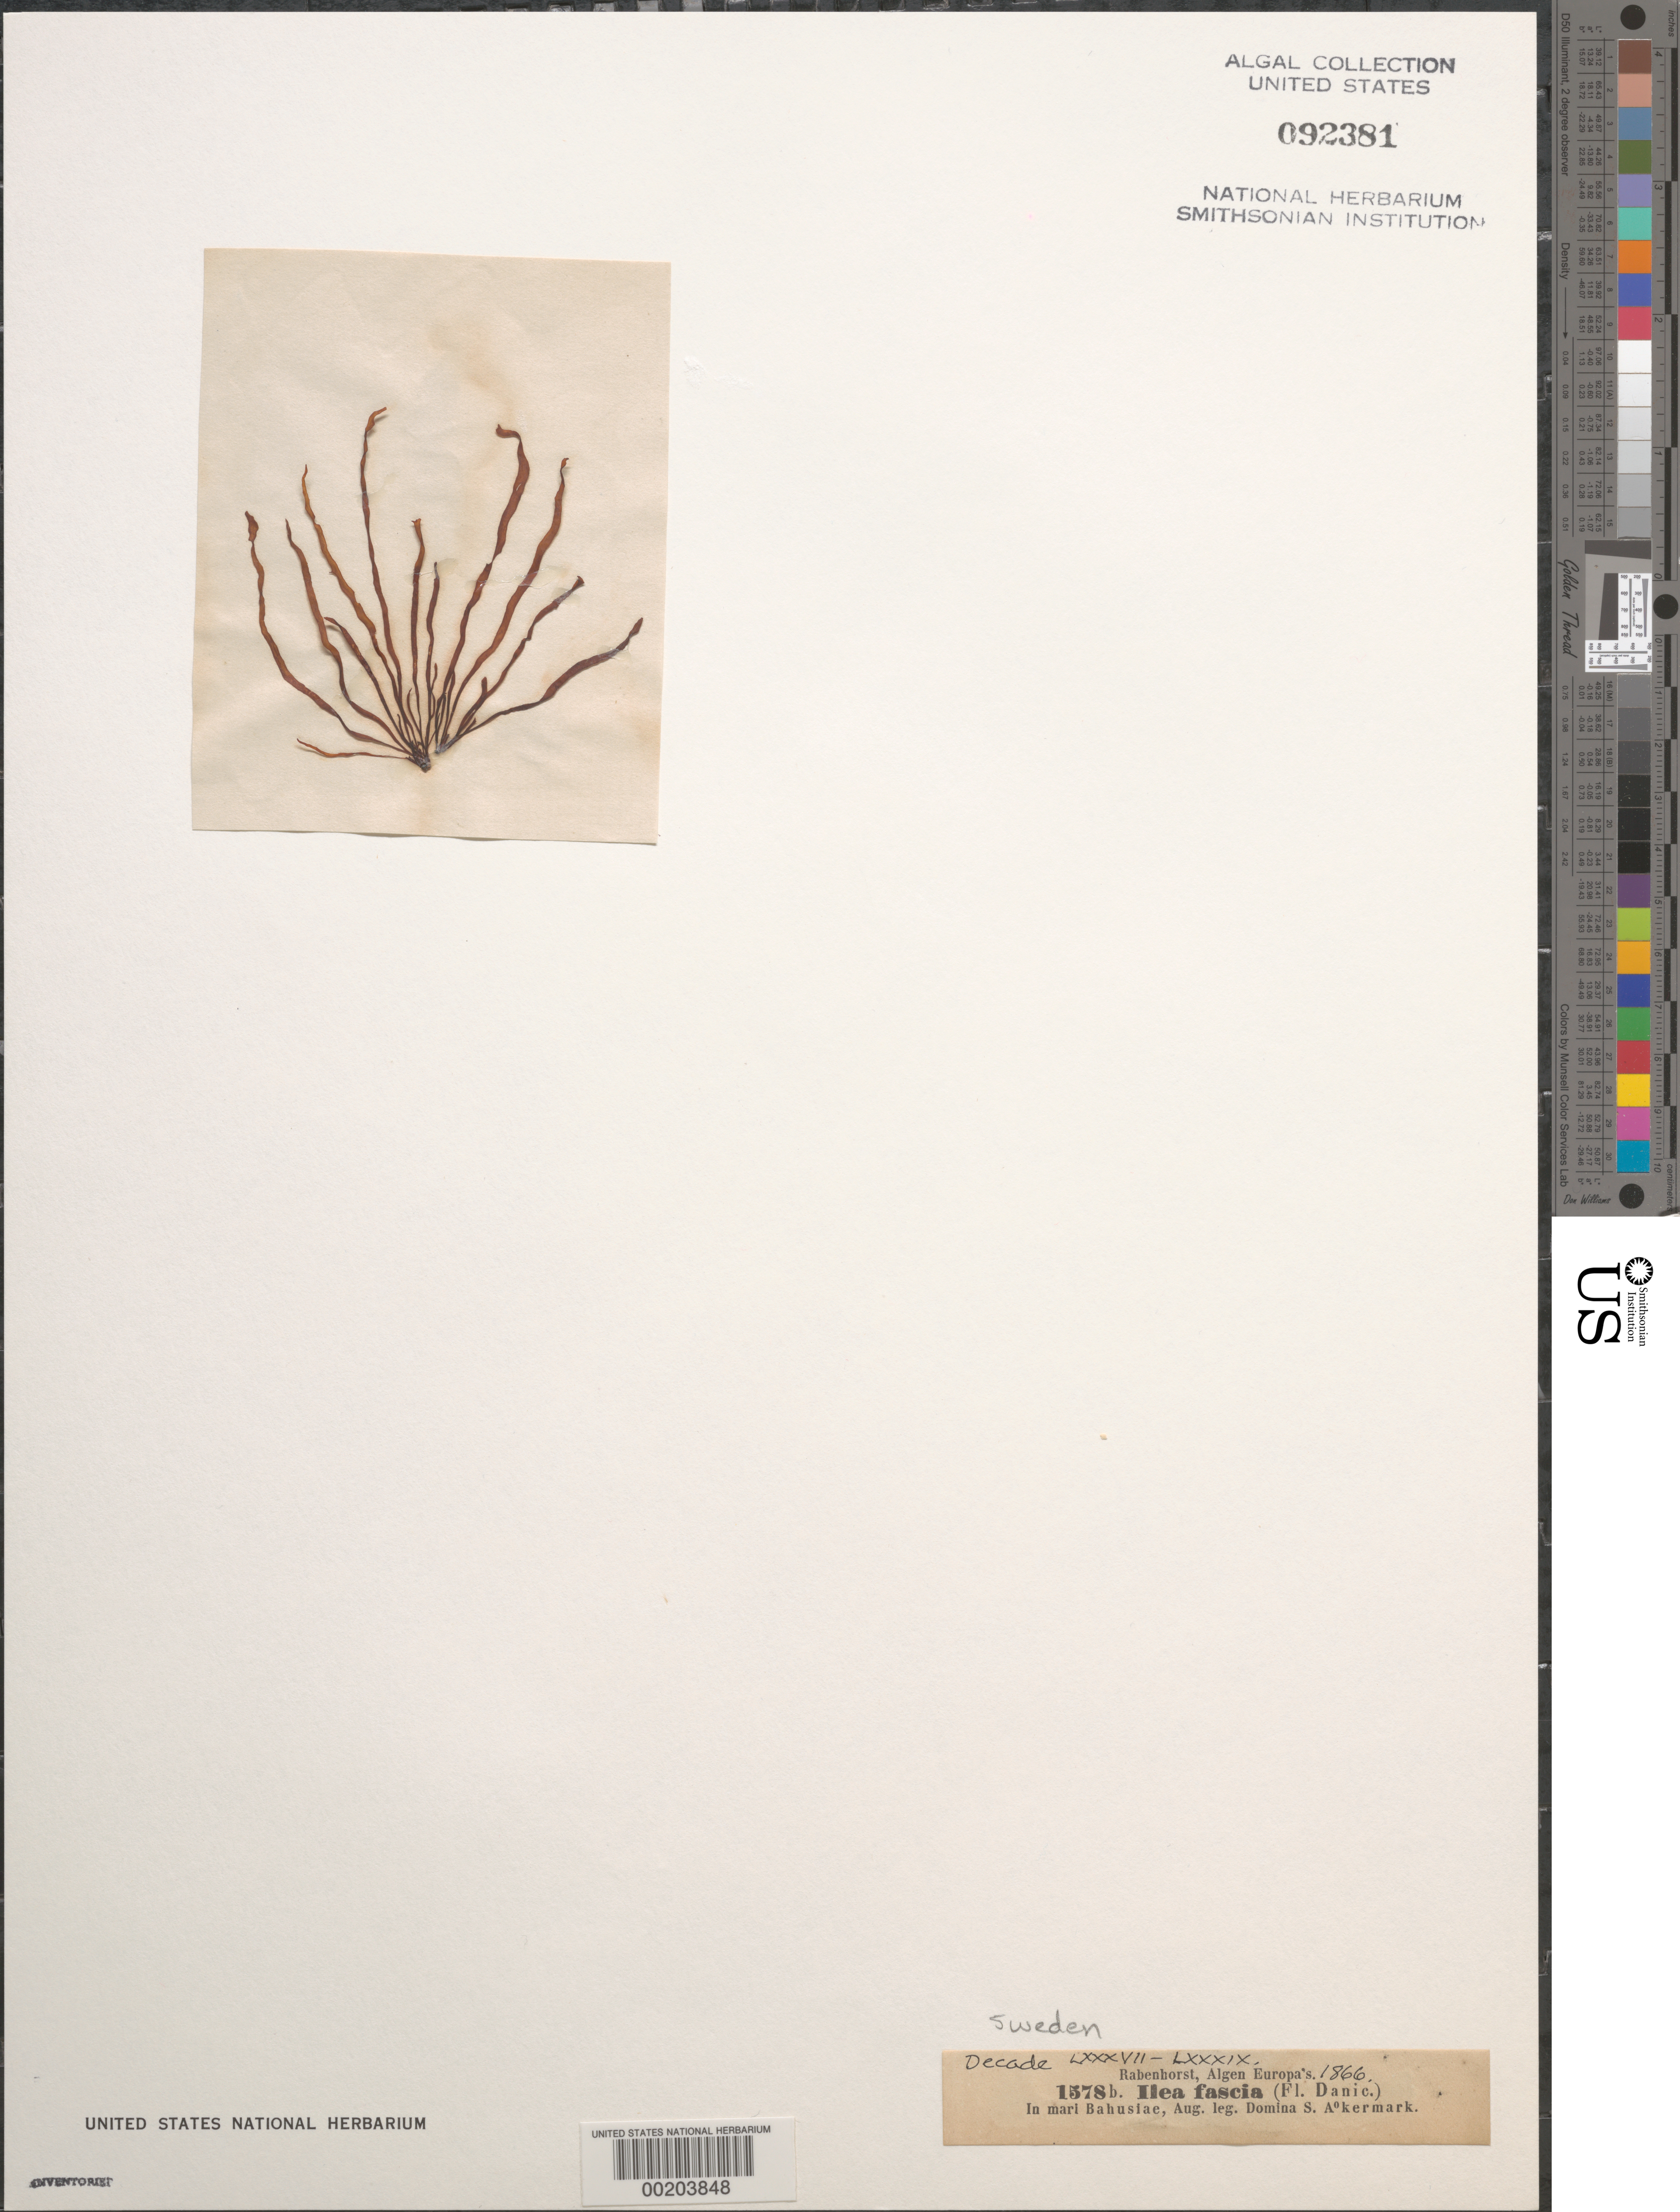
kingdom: Chromista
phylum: Ochrophyta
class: Phaeophyceae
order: Scytosiphonales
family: Scytosiphonaceae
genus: Petalonia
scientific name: Petalonia fascia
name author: (O.F. Müller) Kuntze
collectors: S. Akermark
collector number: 1578b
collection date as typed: Aug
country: Sweden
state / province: Västra Götaland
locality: Bohus Bay (mari bahusiae)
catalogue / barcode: US 92381